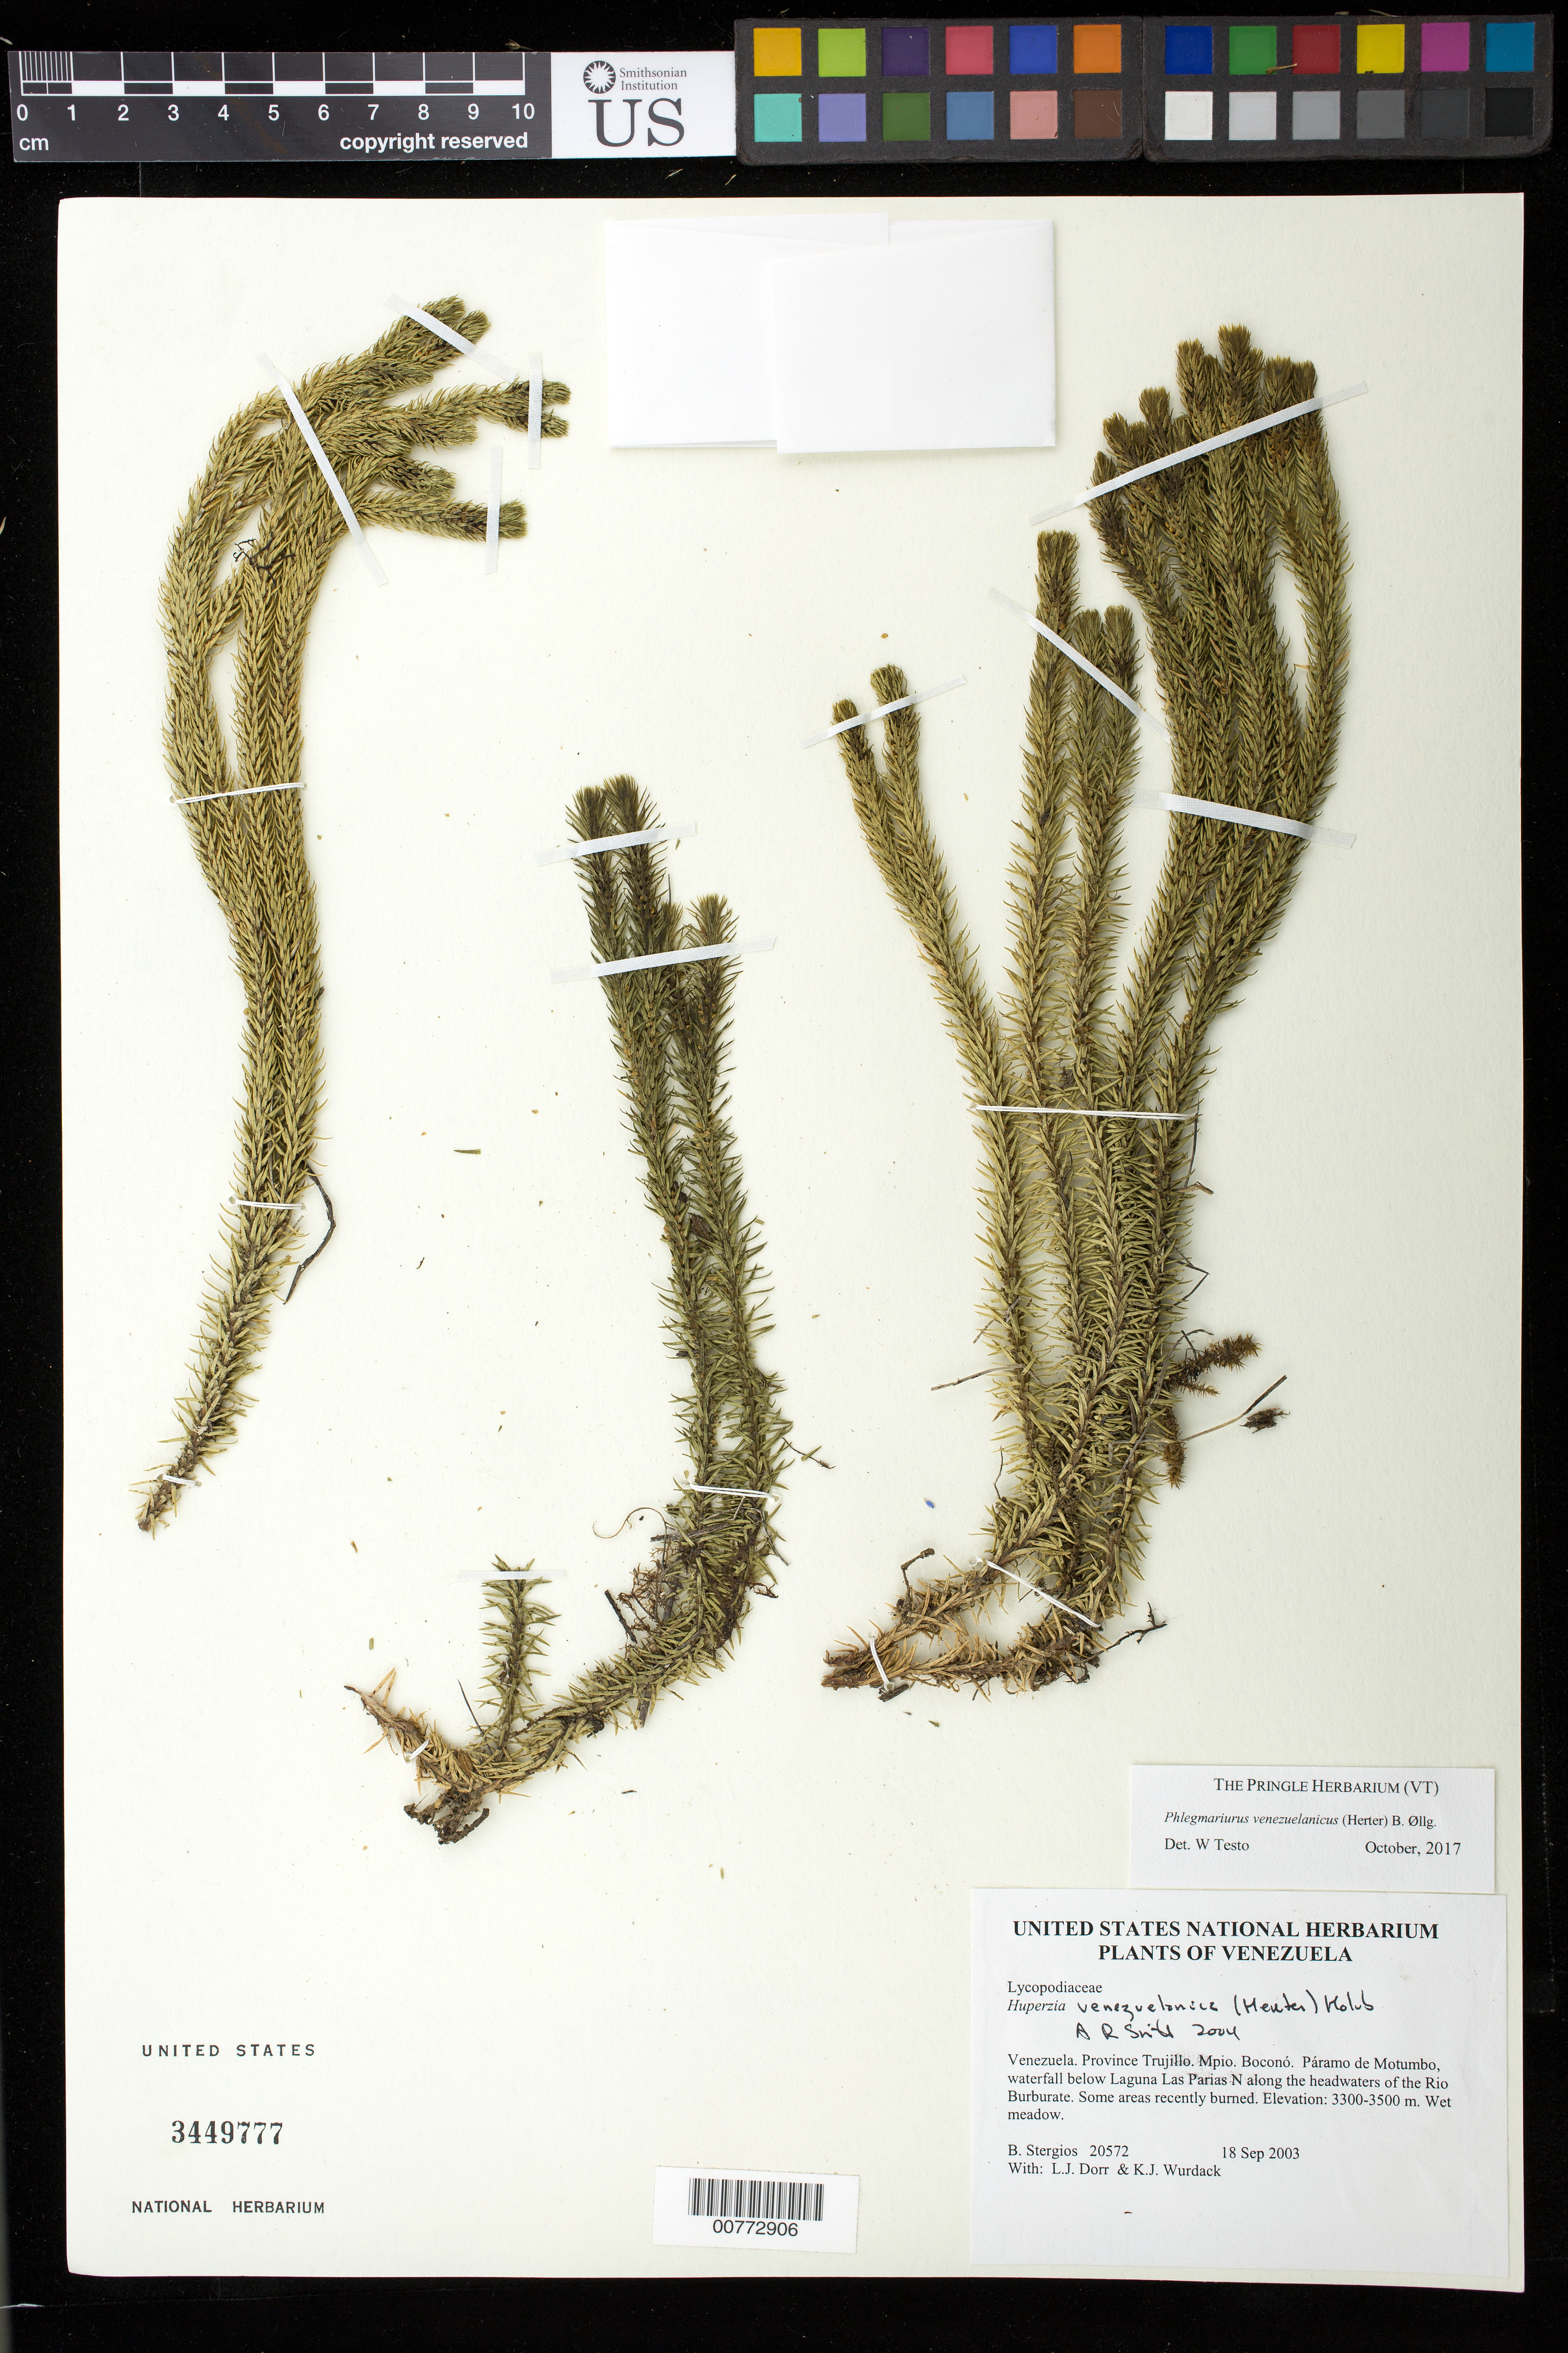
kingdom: Plantae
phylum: Tracheophyta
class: Lycopodiopsida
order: Lycopodiales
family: Lycopodiaceae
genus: Phlegmariurus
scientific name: Phlegmariurus venezuelanicus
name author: (Herter) B. Øllg.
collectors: B. G. Stergios, L. J. Dorr & K. Wurdack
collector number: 20572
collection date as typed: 18 Sep 2003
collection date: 2003-09-18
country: Venezuela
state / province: Trujillo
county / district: Boconó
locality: Páramo de Motumbo, waterfall below Laguna Las Parias N along the headwaters of the Rio Burburate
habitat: Wet meadow.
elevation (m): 3300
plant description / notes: CAS, CTES, MO, NY, PORT, UC, US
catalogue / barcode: US 3449777